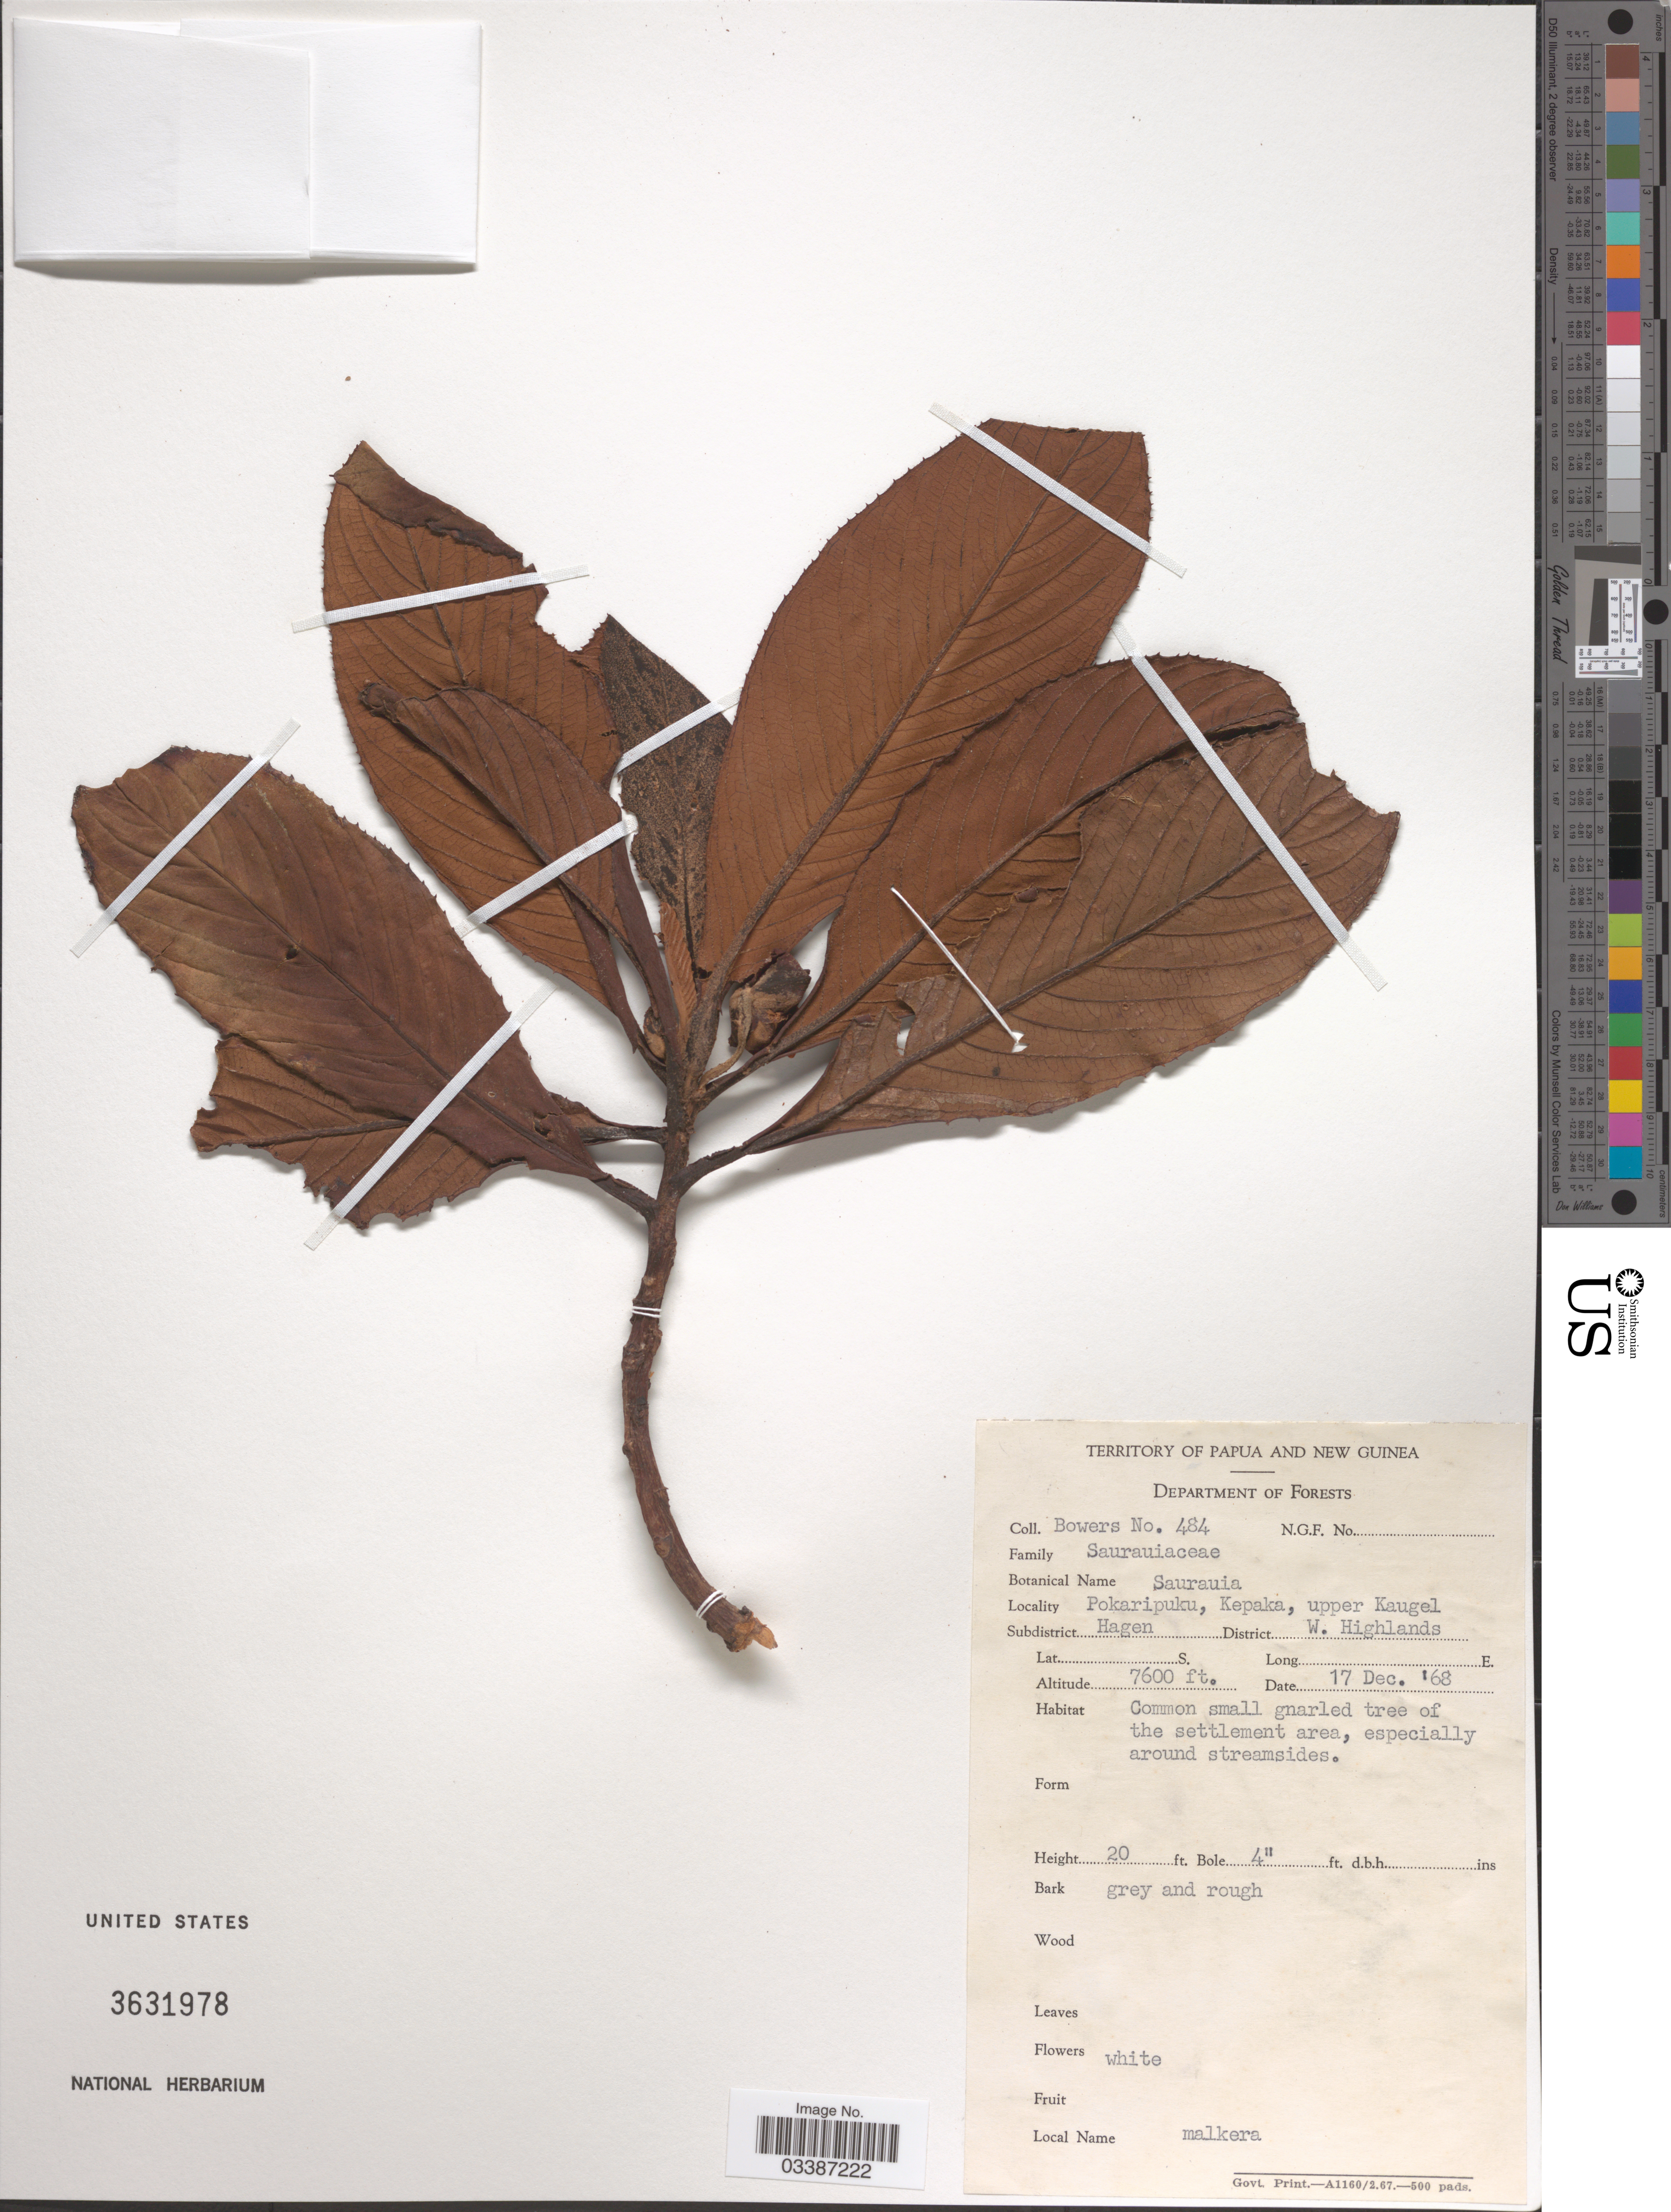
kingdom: Plantae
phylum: Tracheophyta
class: Magnoliopsida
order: Ericales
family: Actinidiaceae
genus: Saurauia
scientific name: Saurauia sp.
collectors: -. Bowers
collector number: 484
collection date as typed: Transcribed d/m/y: 17/12/68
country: Papua New Guinea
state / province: Western Highlands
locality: Territory of Papua and New Guinea. Department of Forests. Pokaripuku, Kepaka, upper Kaugel. Subdistrict Hagen District W. Highlands.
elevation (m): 2316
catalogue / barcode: US 3631978